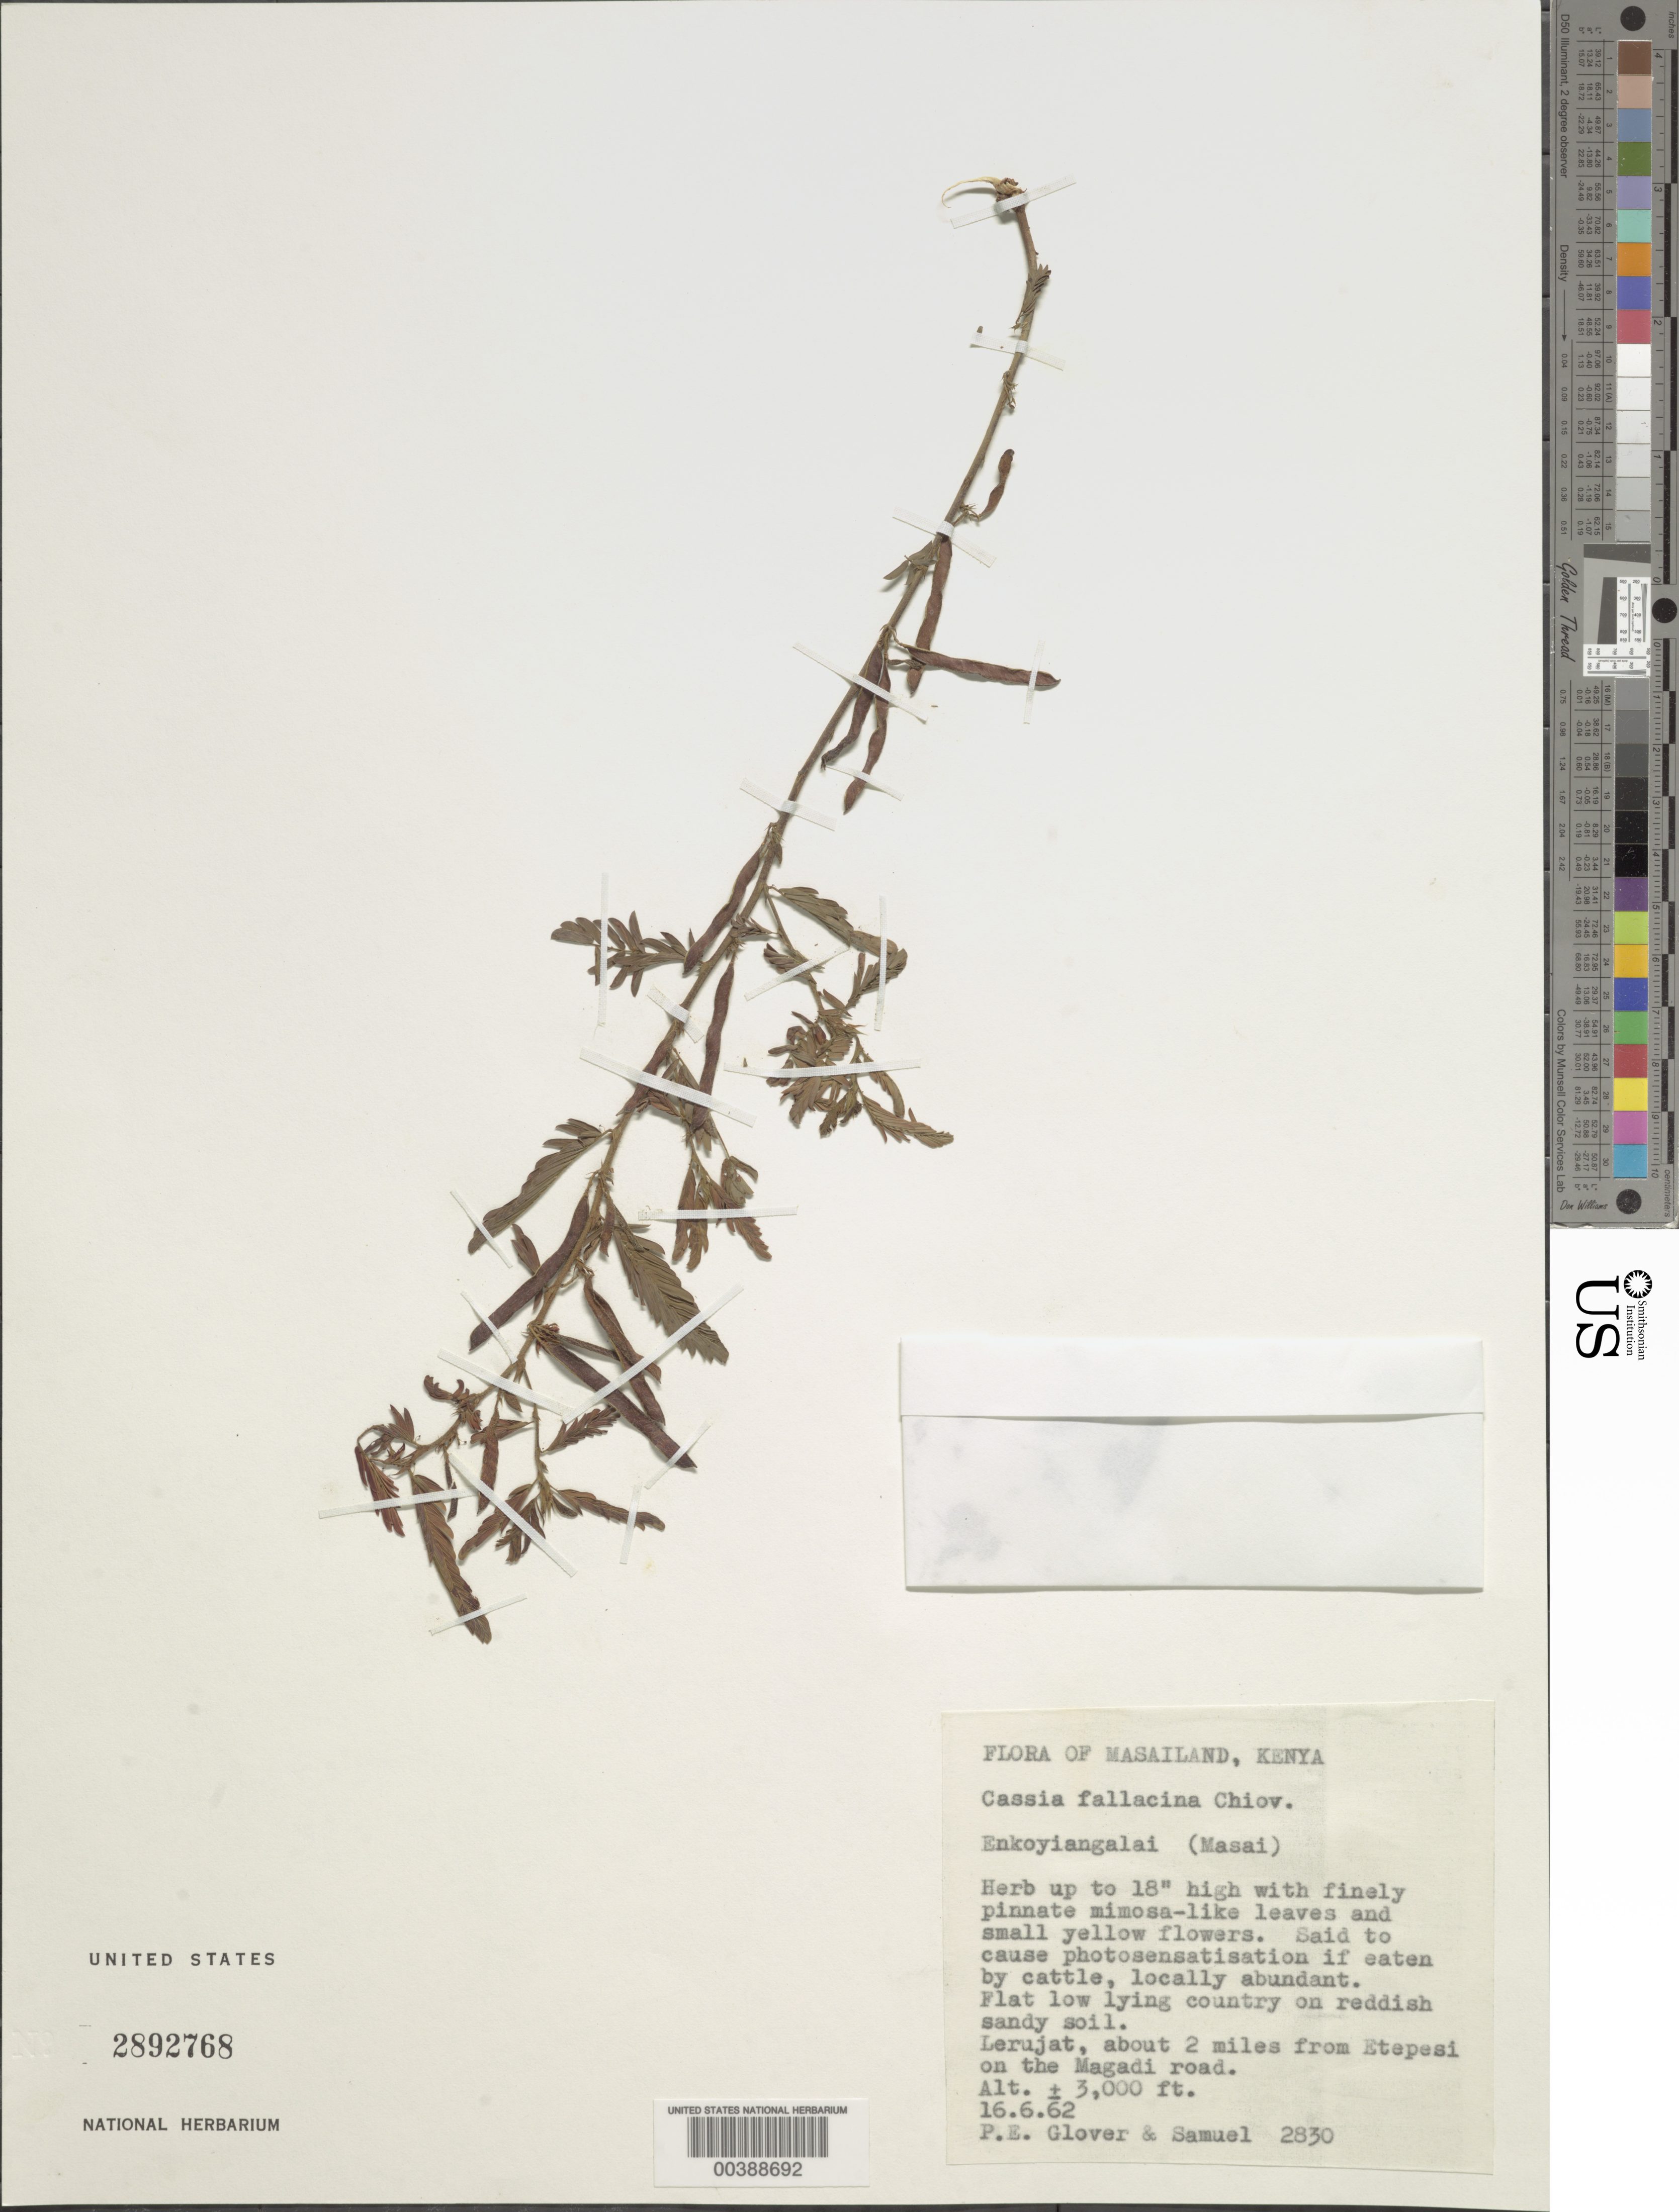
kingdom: Plantae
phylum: Tracheophyta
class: Magnoliopsida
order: Fabales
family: Fabaceae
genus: Chamaecrista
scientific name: Chamaecrista fallacina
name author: (Chiov.) Lock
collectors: P. Glover & -. Samuel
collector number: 2830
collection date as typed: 16 Jun 1962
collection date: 1962-06-16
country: Kenya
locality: Lerujat, about 2 mi from etepesi on the magadi road; masailand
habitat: Flat low lying country on reddish sandy soil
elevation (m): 914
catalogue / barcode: US 2892768